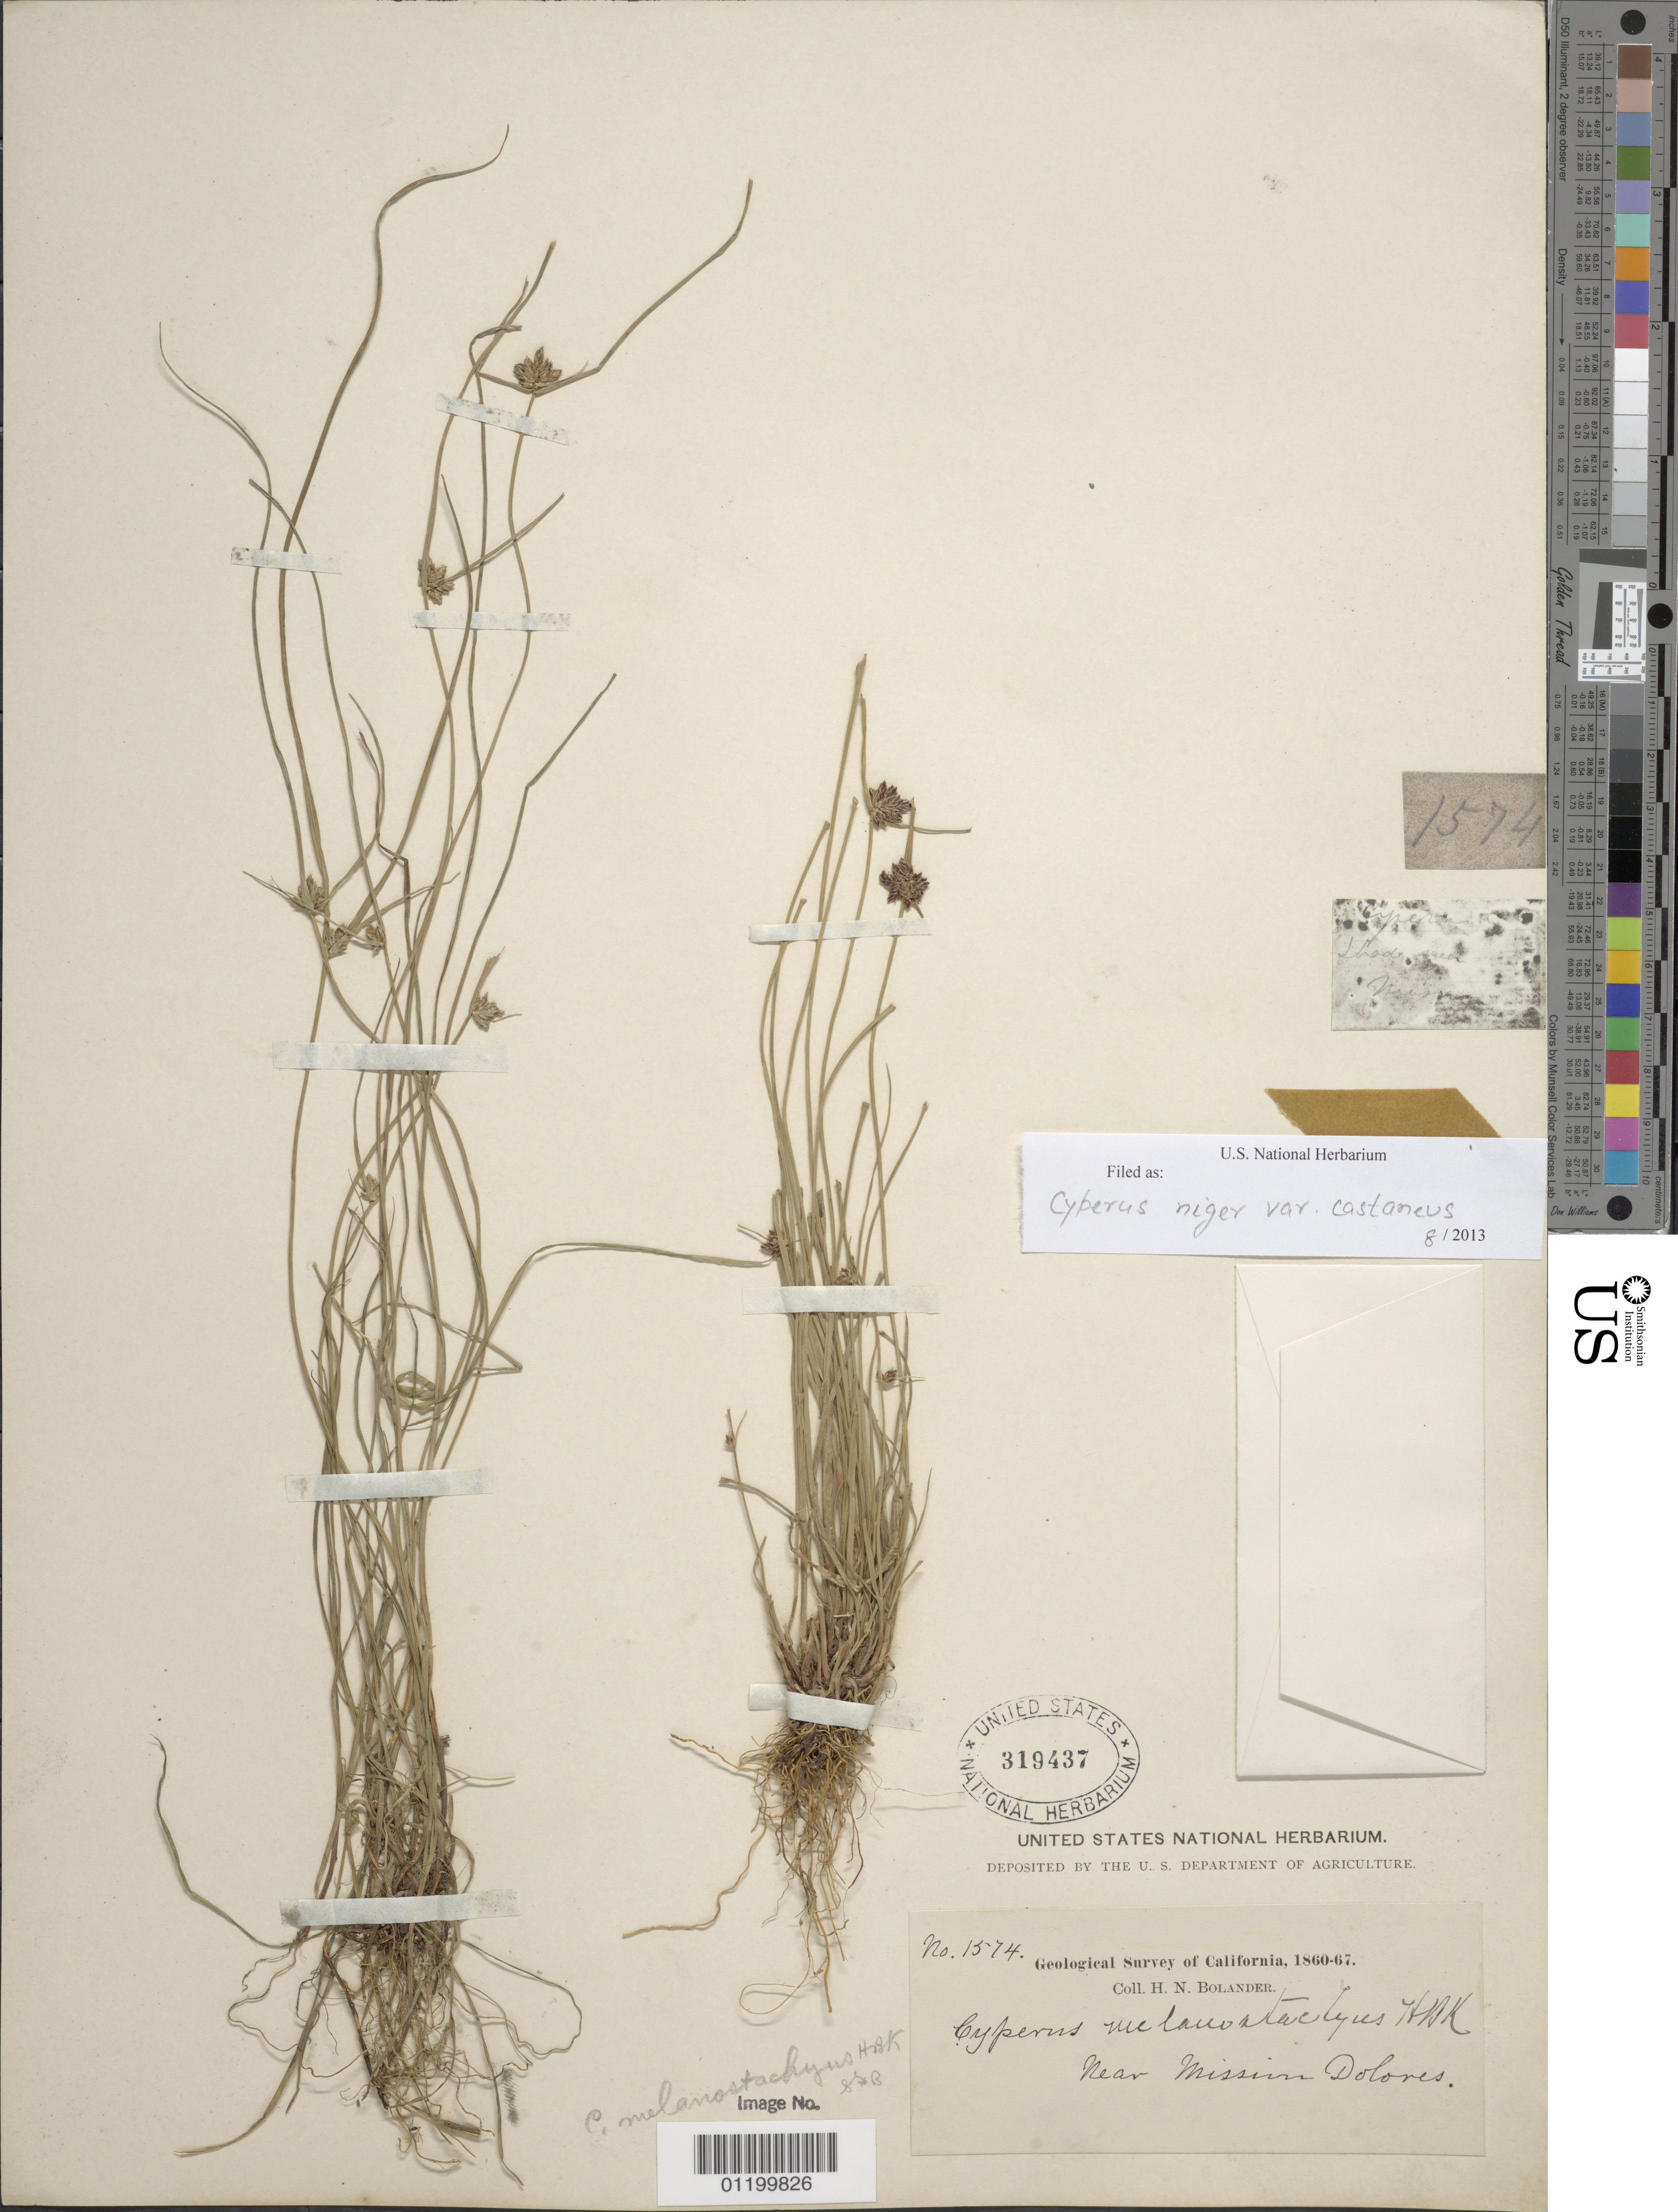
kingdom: Plantae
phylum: Tracheophyta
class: Liliopsida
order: Poales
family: Cyperaceae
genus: Cyperus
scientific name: Cyperus niger var. castaneus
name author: (S. Watson) Kük.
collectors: H. Bolander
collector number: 1574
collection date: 1860/1867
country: United States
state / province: California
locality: Near Mission Dolores.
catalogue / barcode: US 319437